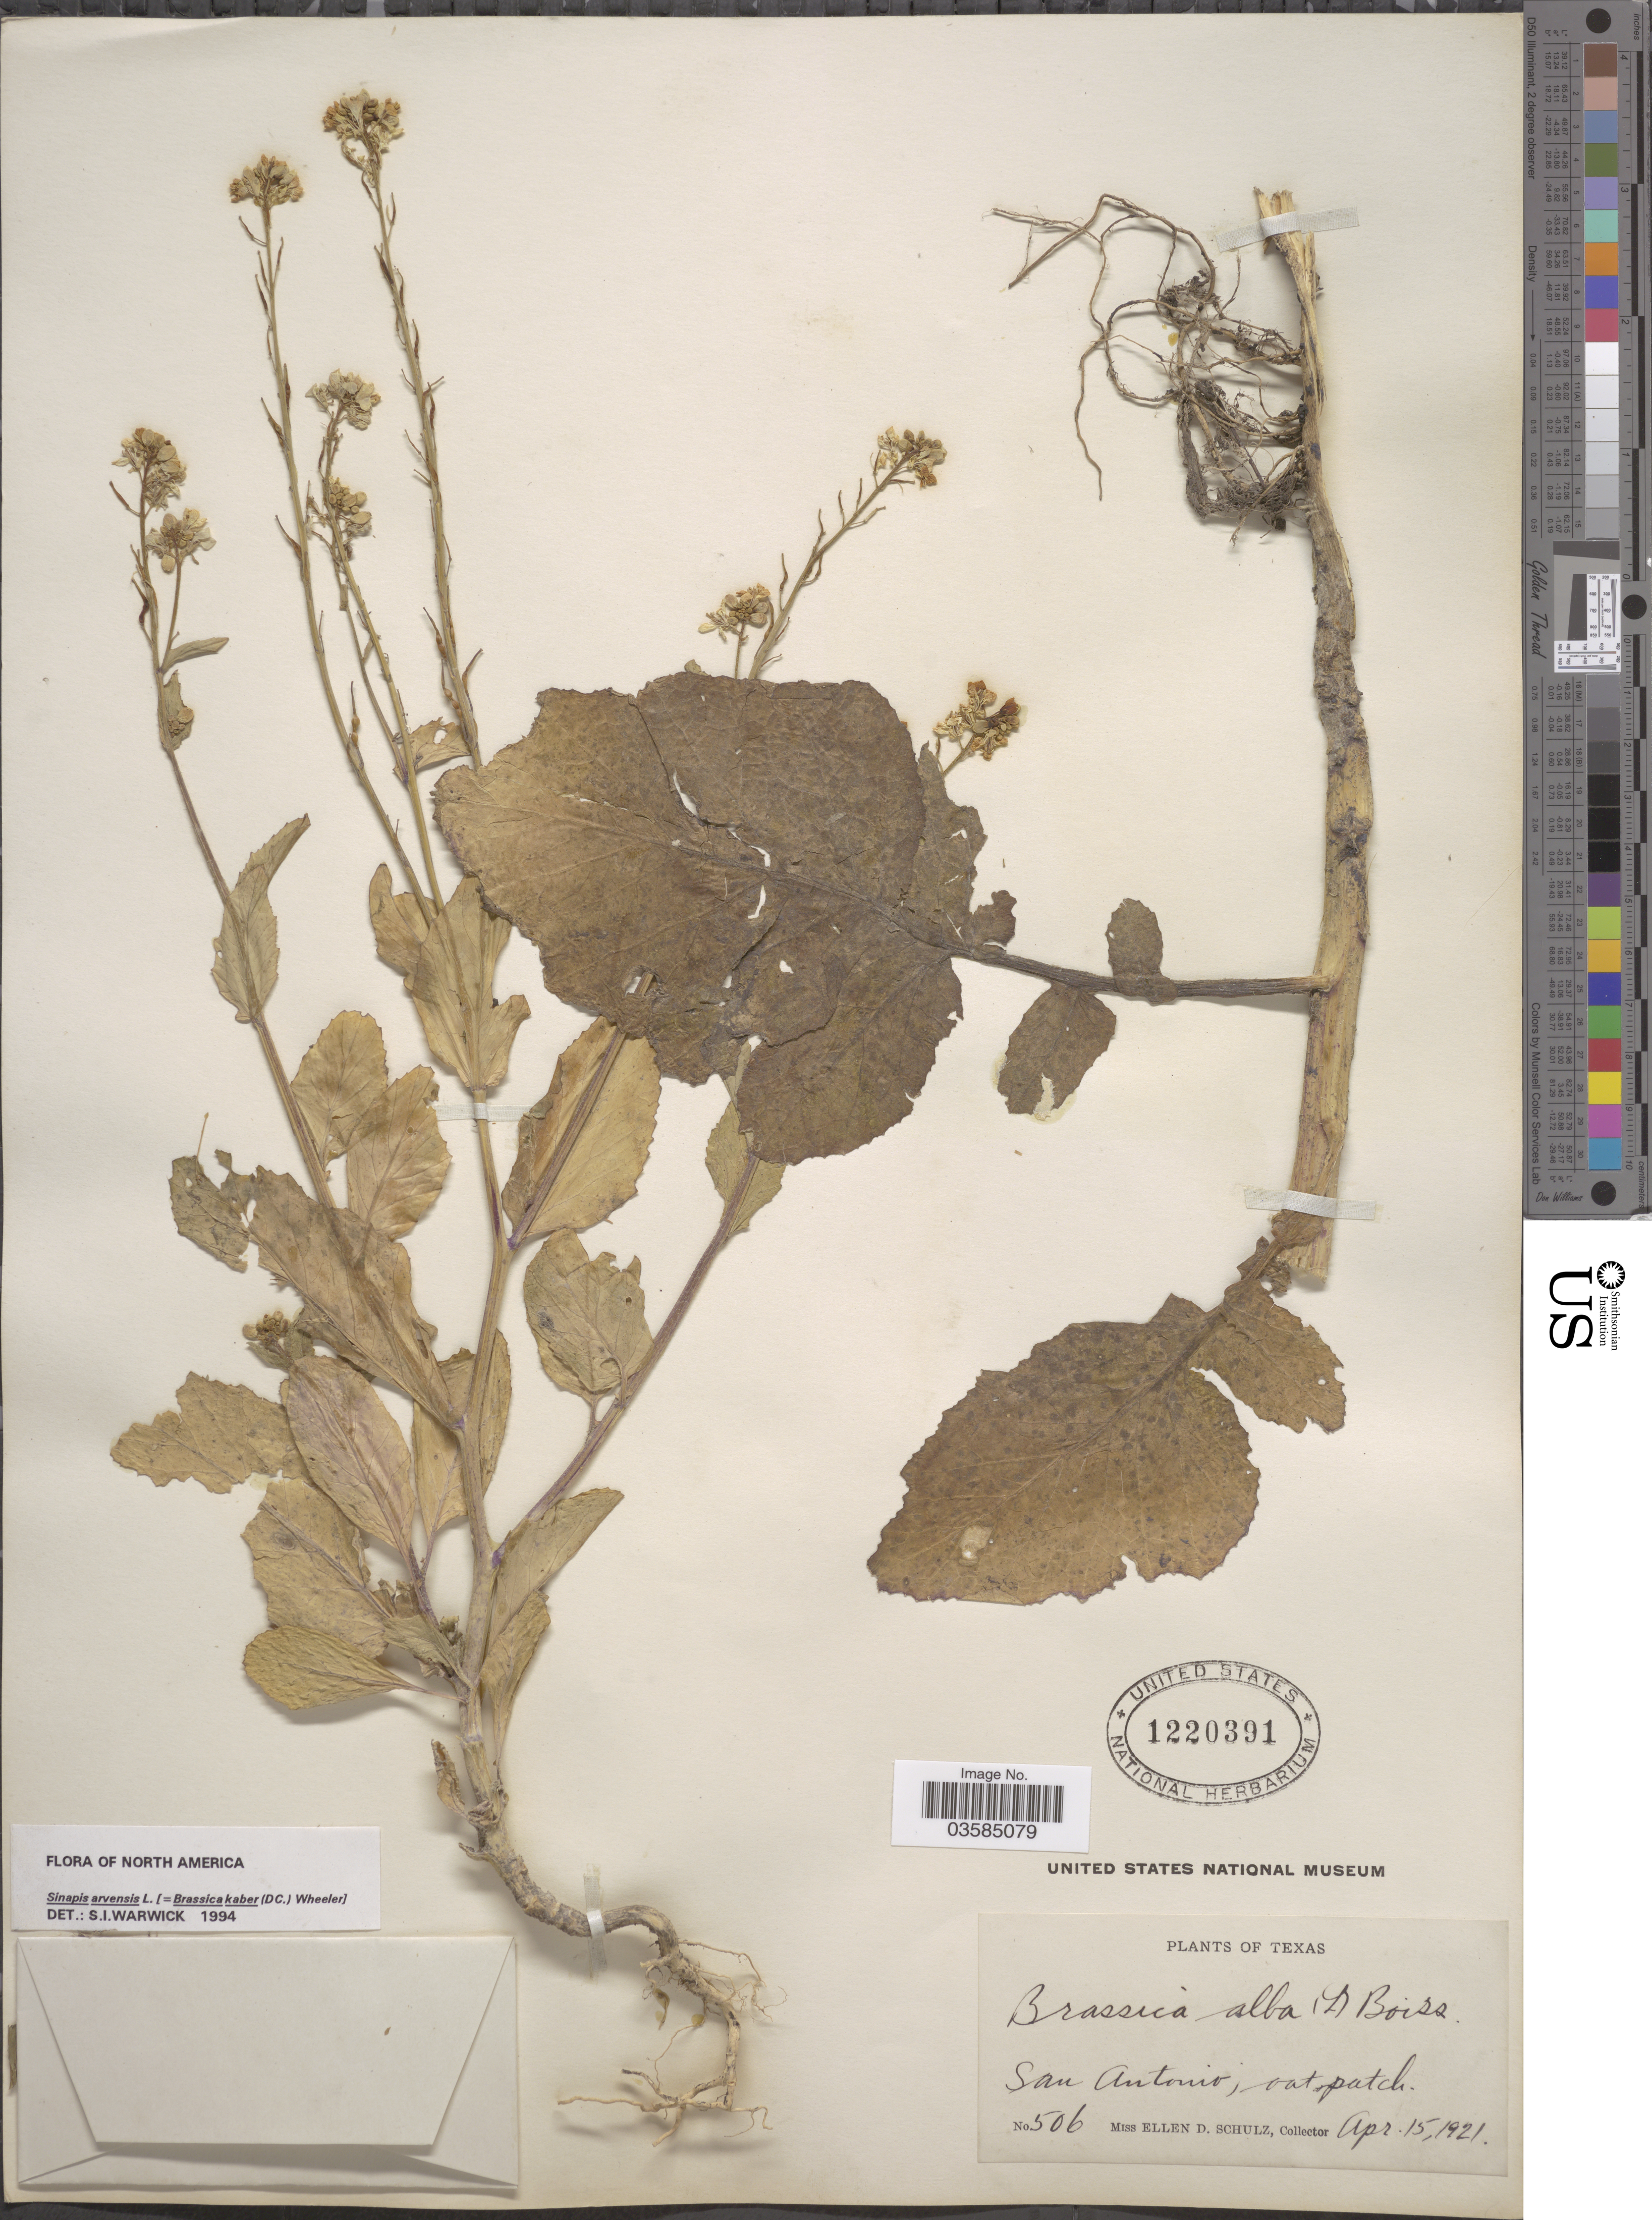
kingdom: Plantae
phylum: Tracheophyta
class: Magnoliopsida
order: Brassicales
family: Brassicaceae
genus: Brassica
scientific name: Brassica kaber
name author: (DC.) L.C. Wheeler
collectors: E. D. Schulz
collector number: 506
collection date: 1921-04-15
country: United States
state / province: Texas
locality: San Antonio, oat patch.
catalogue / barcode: US 1220391